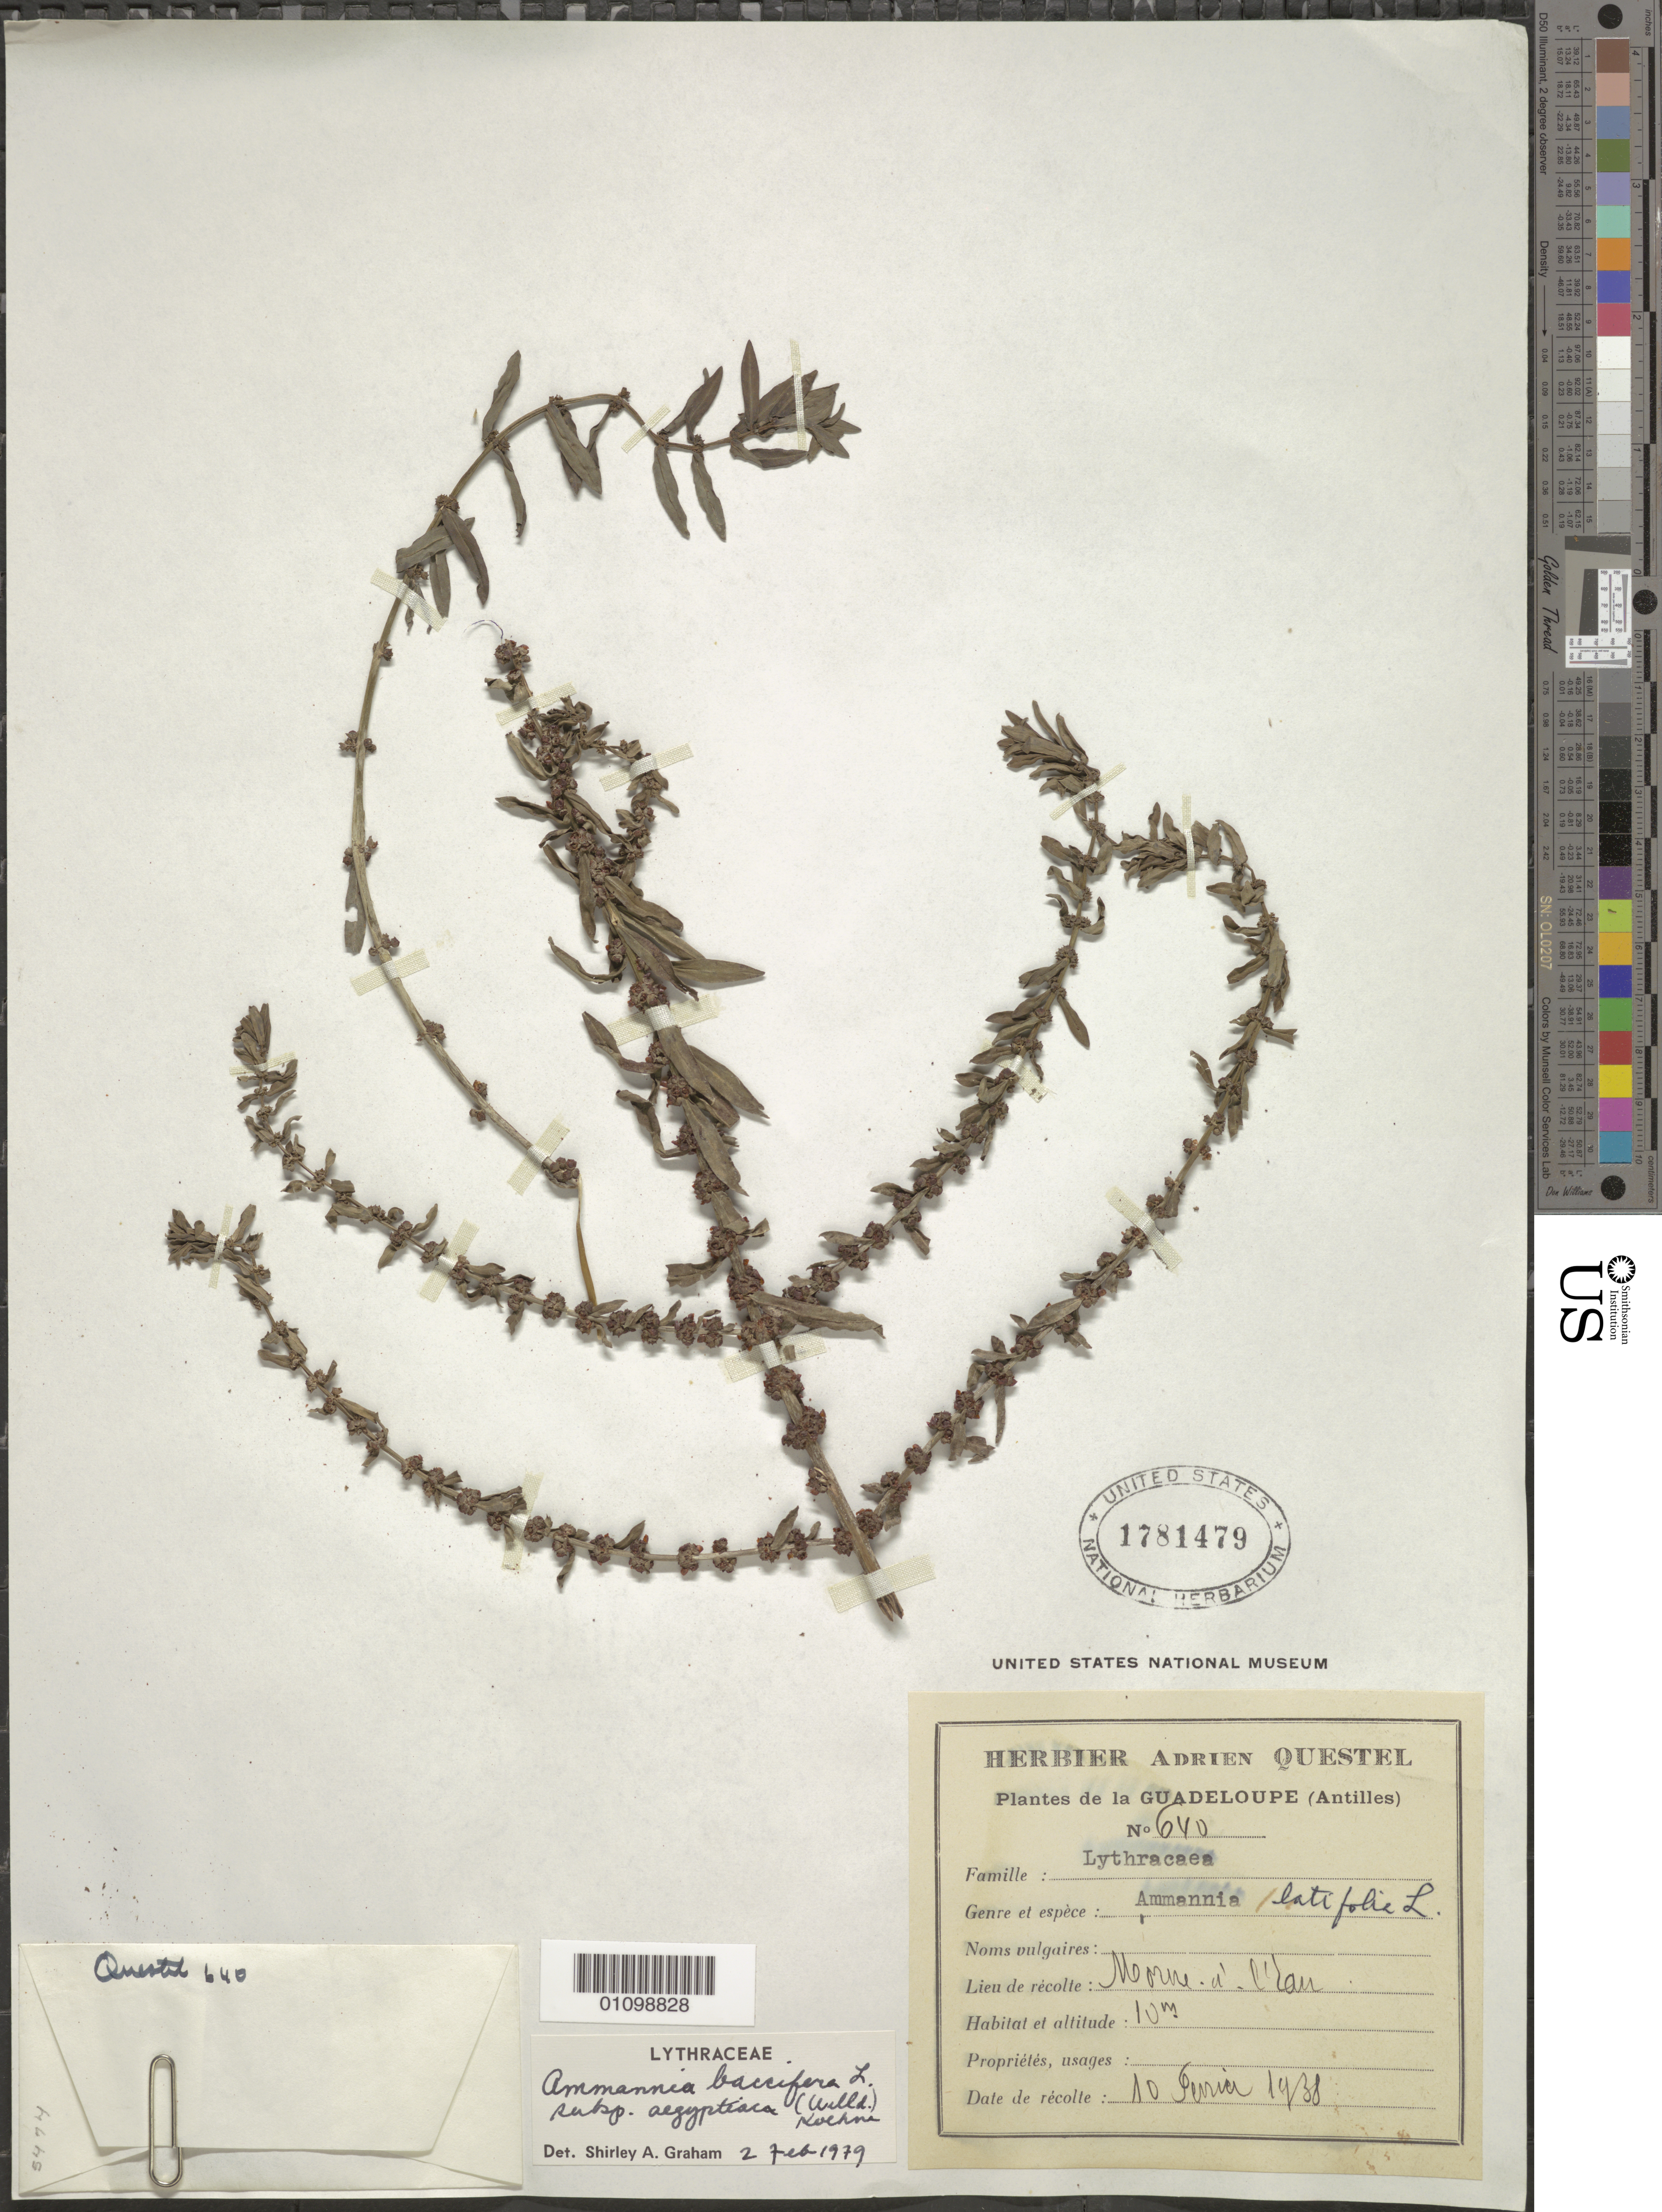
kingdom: Plantae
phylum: Tracheophyta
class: Magnoliopsida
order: Myrtales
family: Lythraceae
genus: Ammannia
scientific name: Ammannia baccifera subsp. aegyptiaca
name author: (Willd.) Koehne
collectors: A. Questel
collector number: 640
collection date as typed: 10 May 1938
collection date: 1938-05-10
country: Guadeloupe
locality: Morrire a El Zam.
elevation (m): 10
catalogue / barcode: US 640